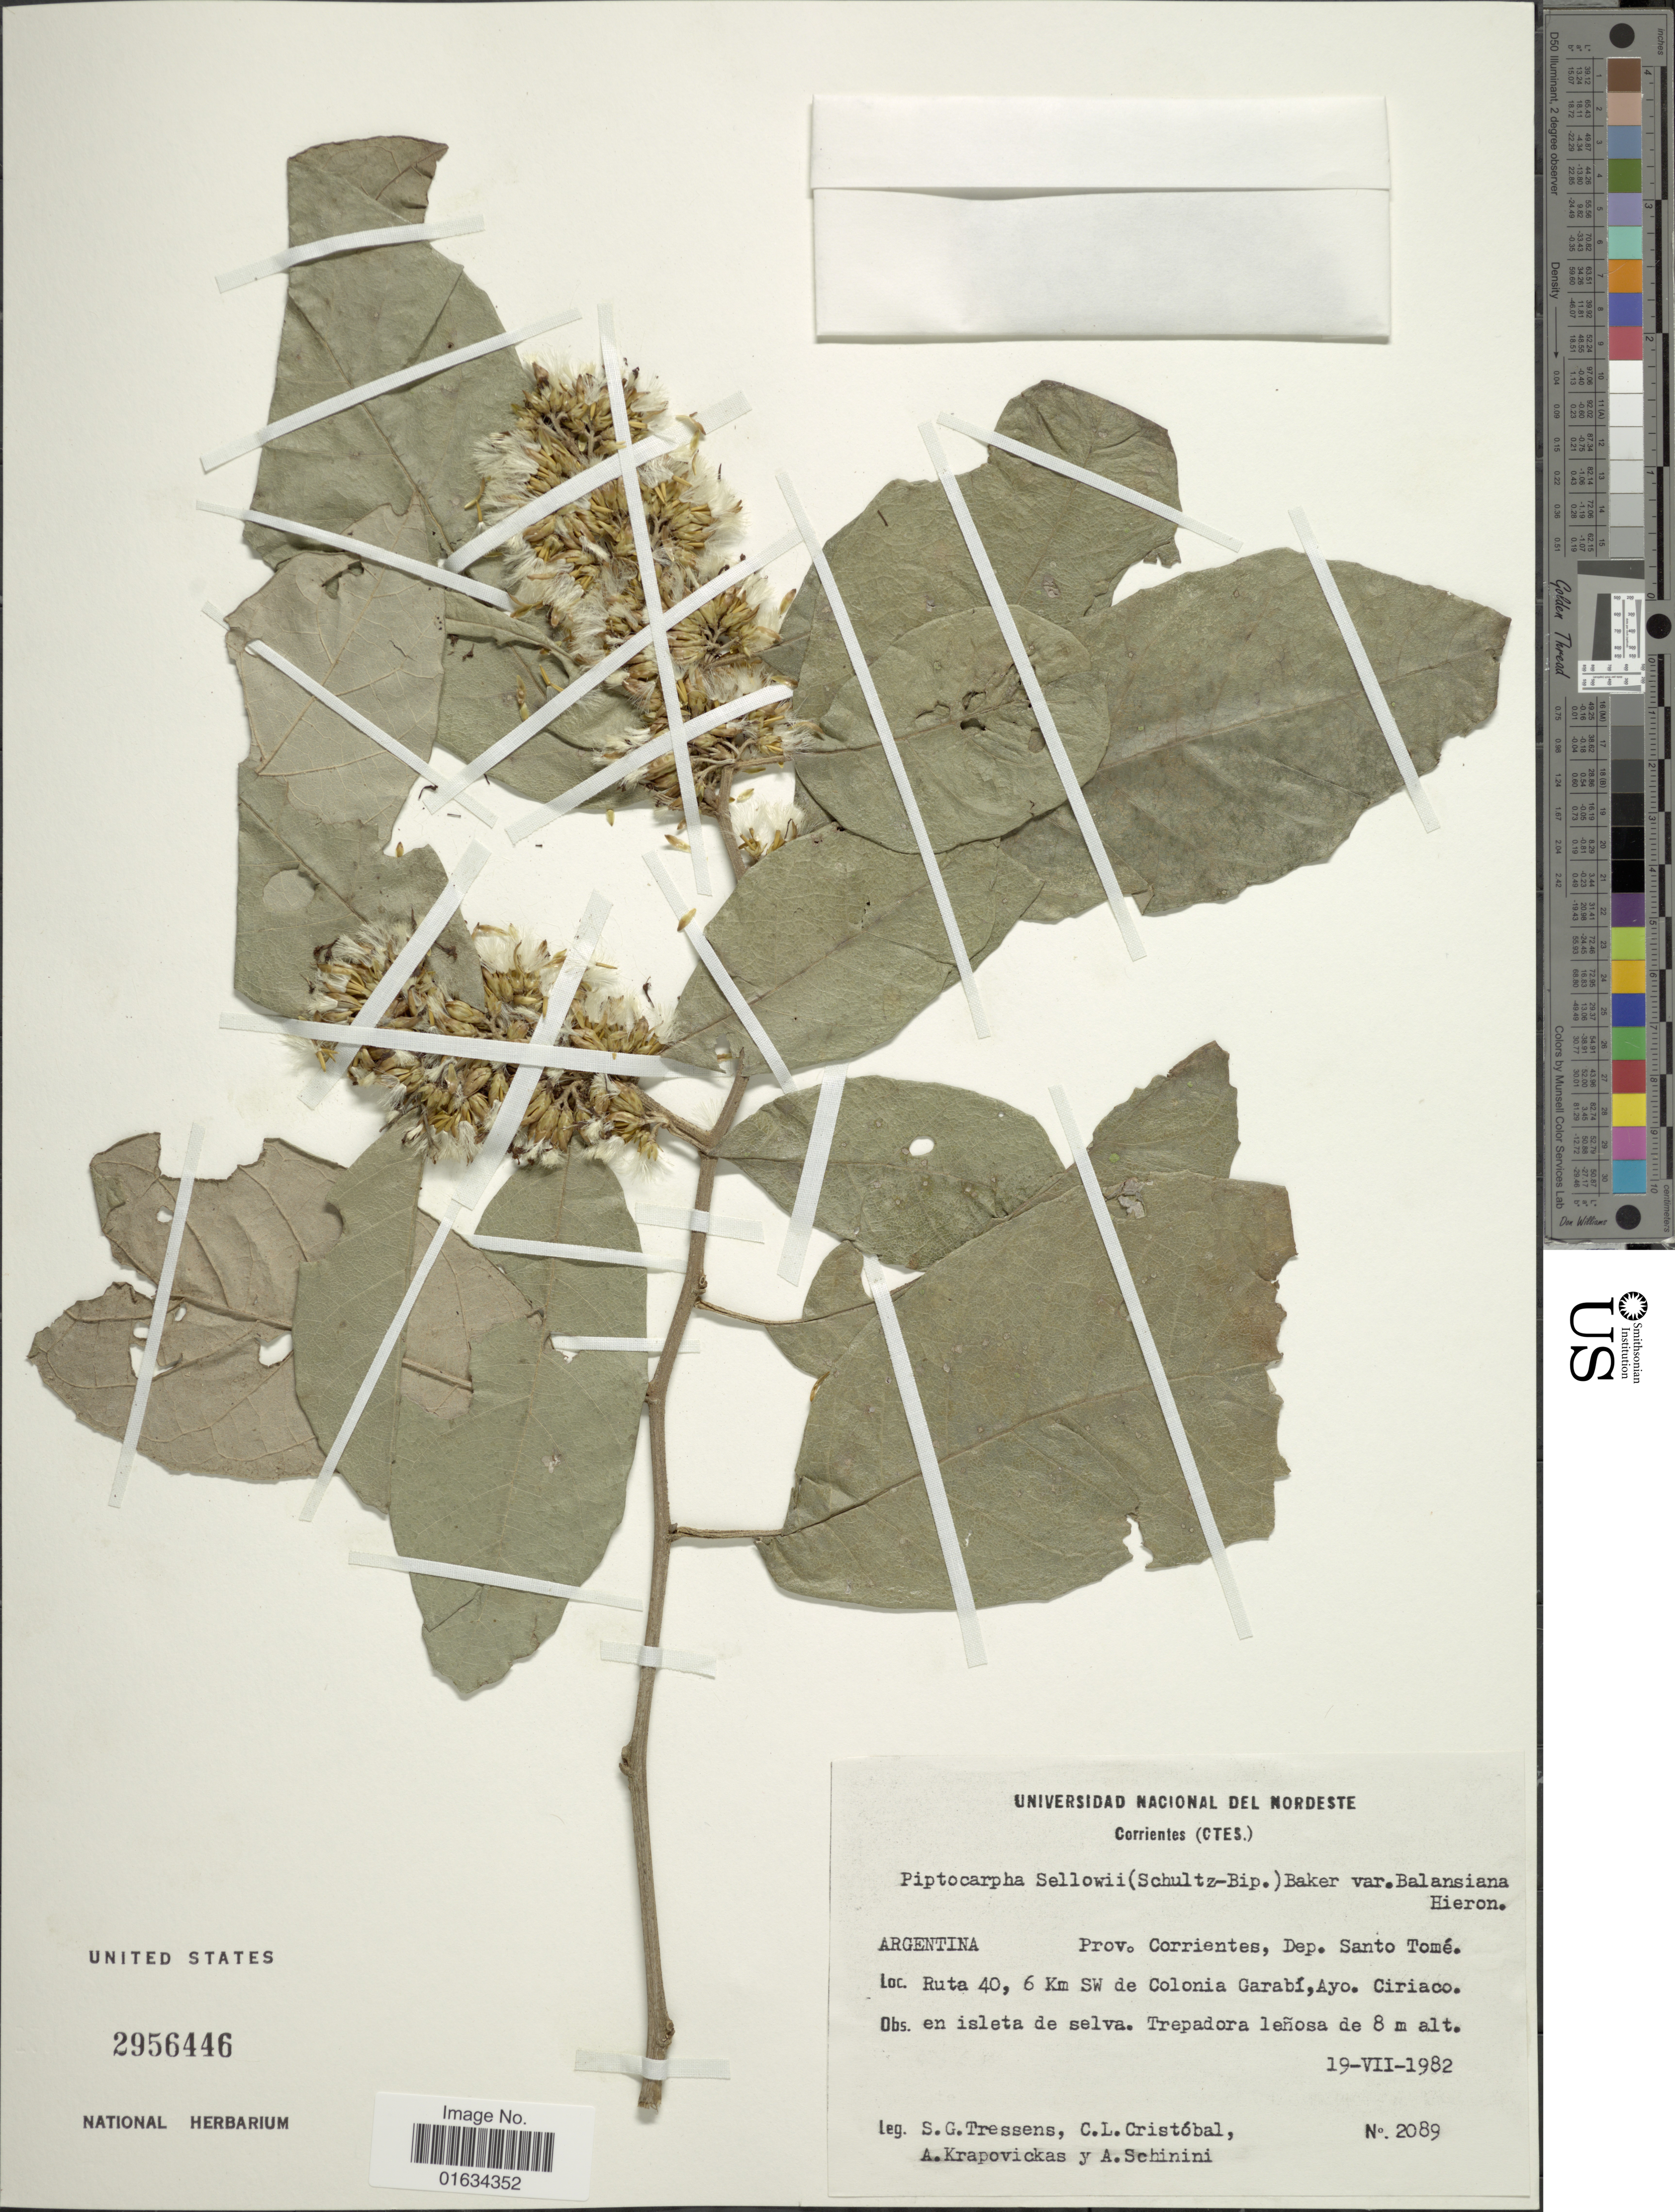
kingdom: Plantae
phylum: Tracheophyta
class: Magnoliopsida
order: Asterales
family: Asteraceae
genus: Piptocarpha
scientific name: Piptocarpha sellovii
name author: (Sch. Bip.) Baker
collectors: S. Tressens, C. L. Cristóbal, A. Krapovickas & A. Schinini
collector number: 2089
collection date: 1982-07-19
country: Argentina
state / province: Corrientes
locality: Dep. Santo Tomé. Ruta 40, 6 km SW de Colonia Garabí, Ayo. Ciriaco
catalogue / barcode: US 2956446